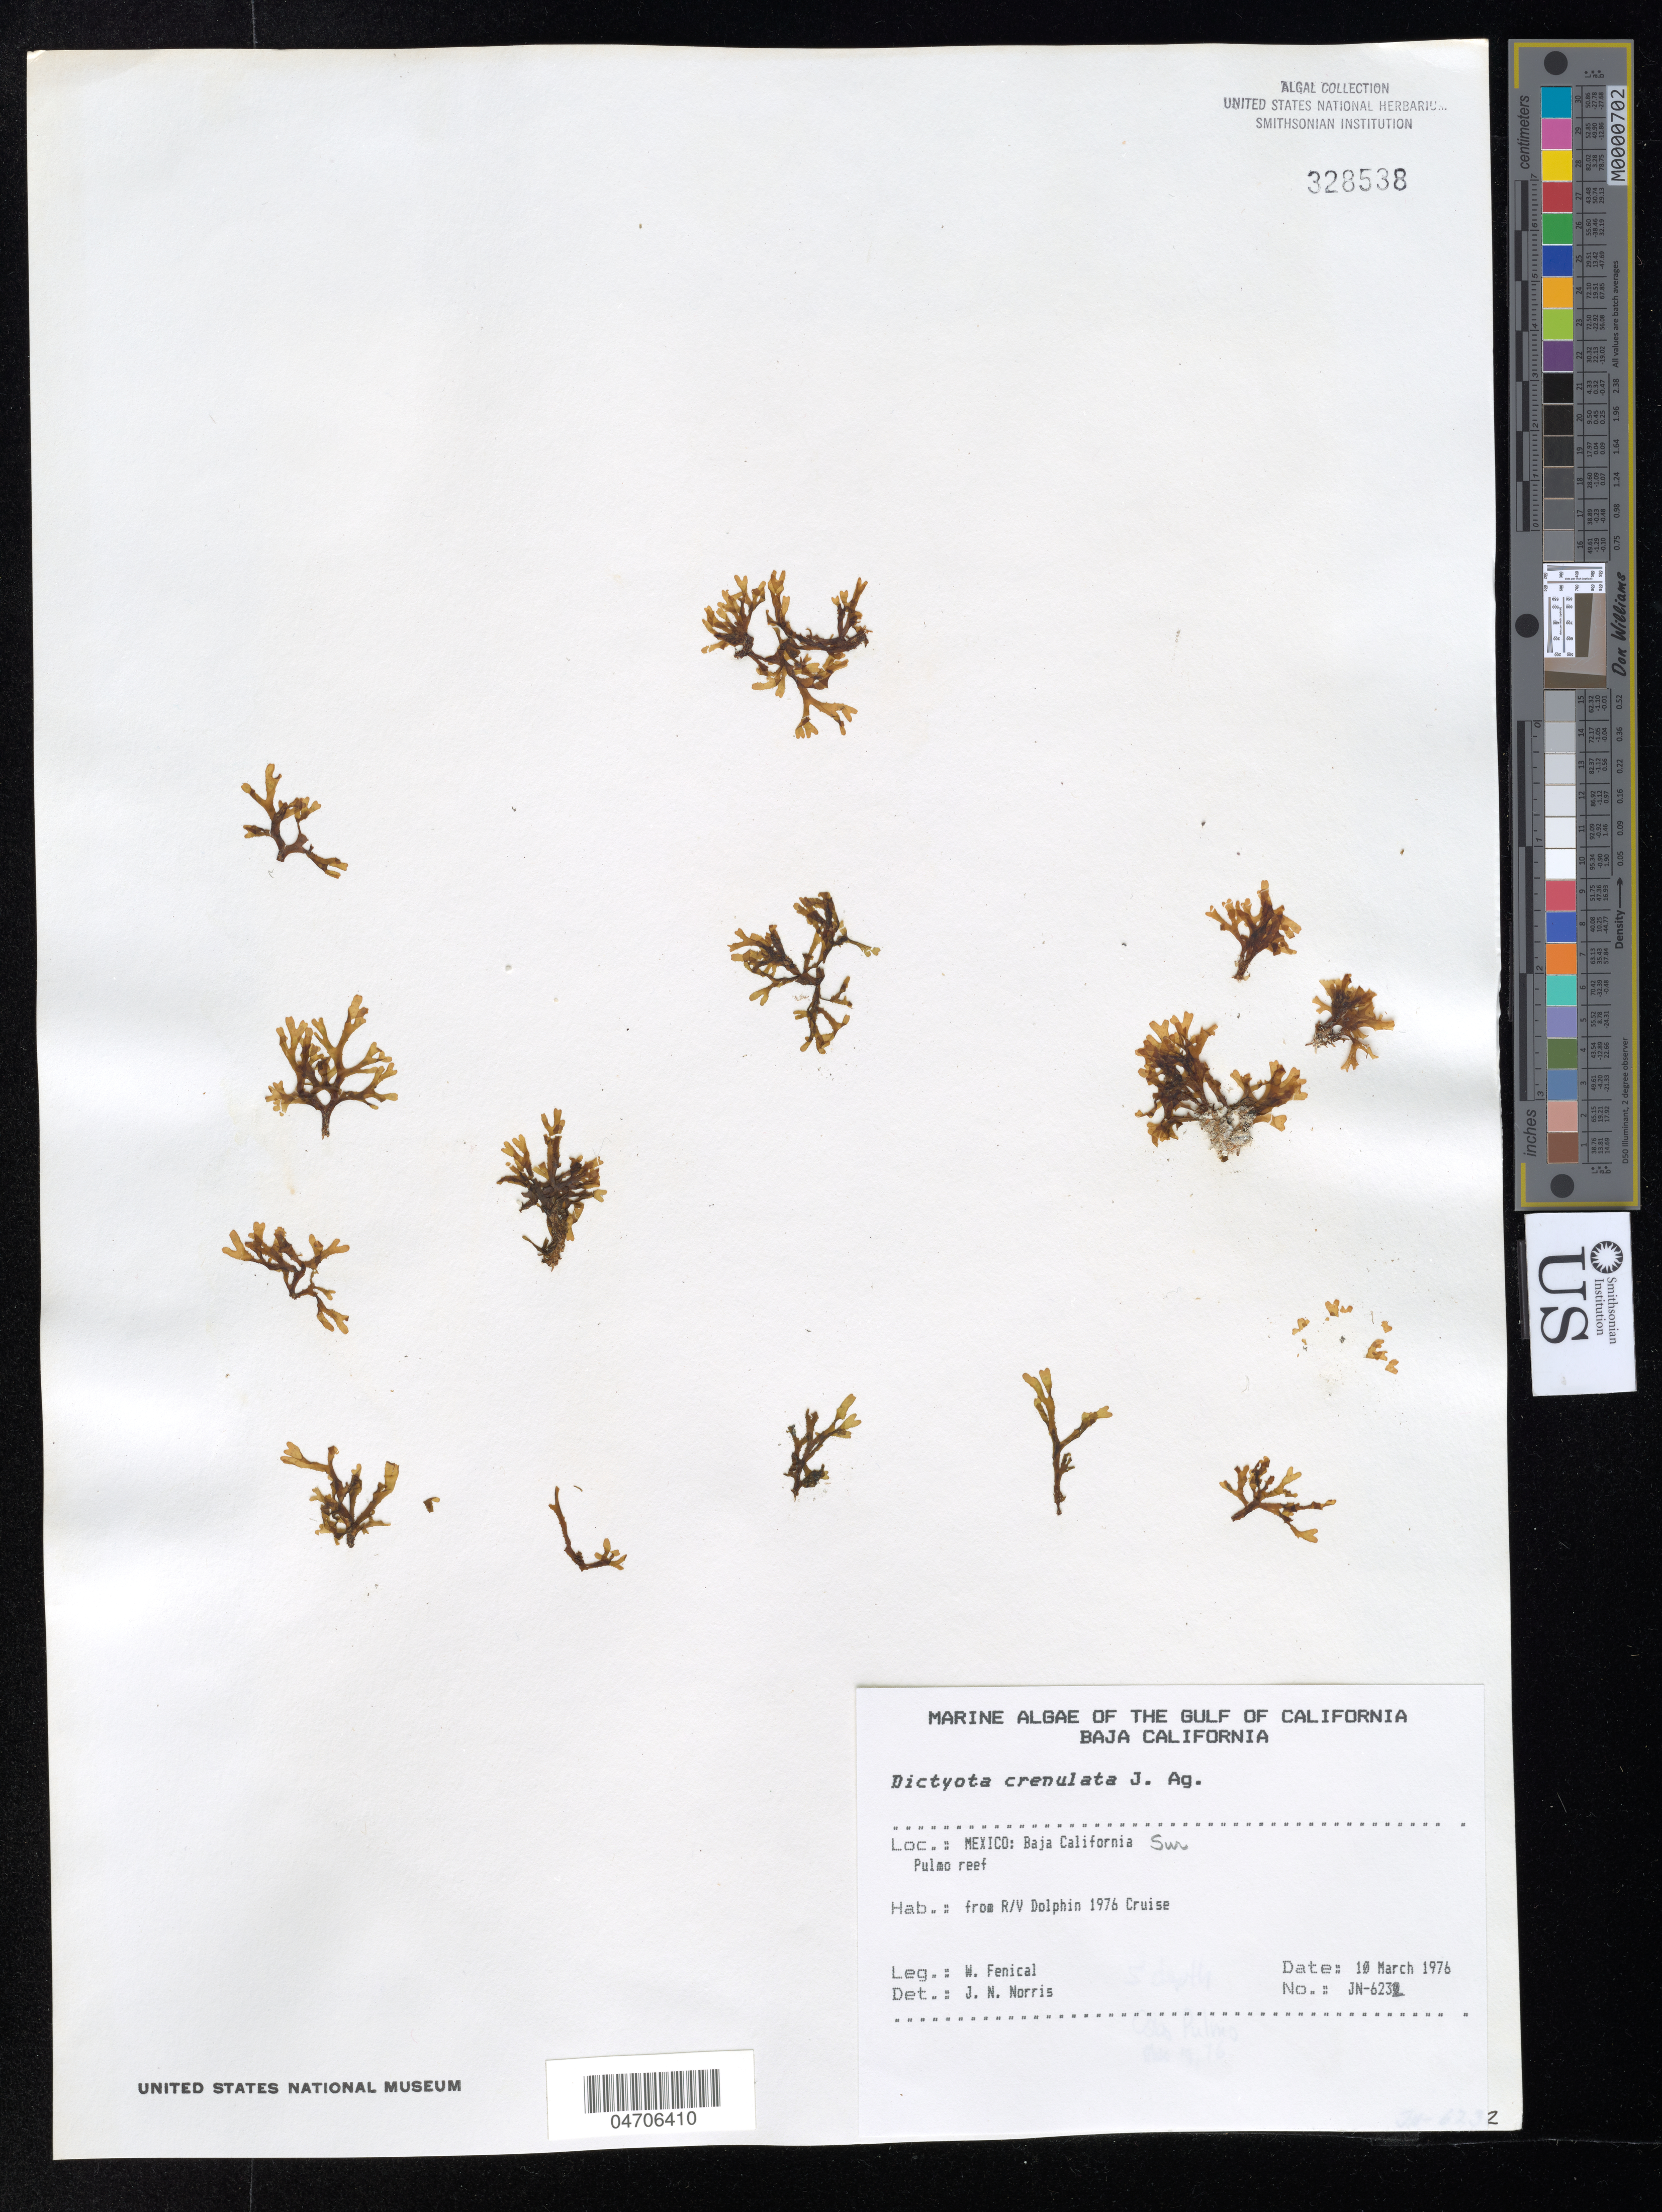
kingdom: Chromista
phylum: Ochrophyta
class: Phaeophyceae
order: Dictyotales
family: Dictyotaceae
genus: Dictyota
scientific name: Dictyota crenulata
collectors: W. Fenical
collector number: JN-6232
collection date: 1976-03-10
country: Mexico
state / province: Baja California Sur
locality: The Gulf of California. Pulmo reef.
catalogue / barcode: US 328538